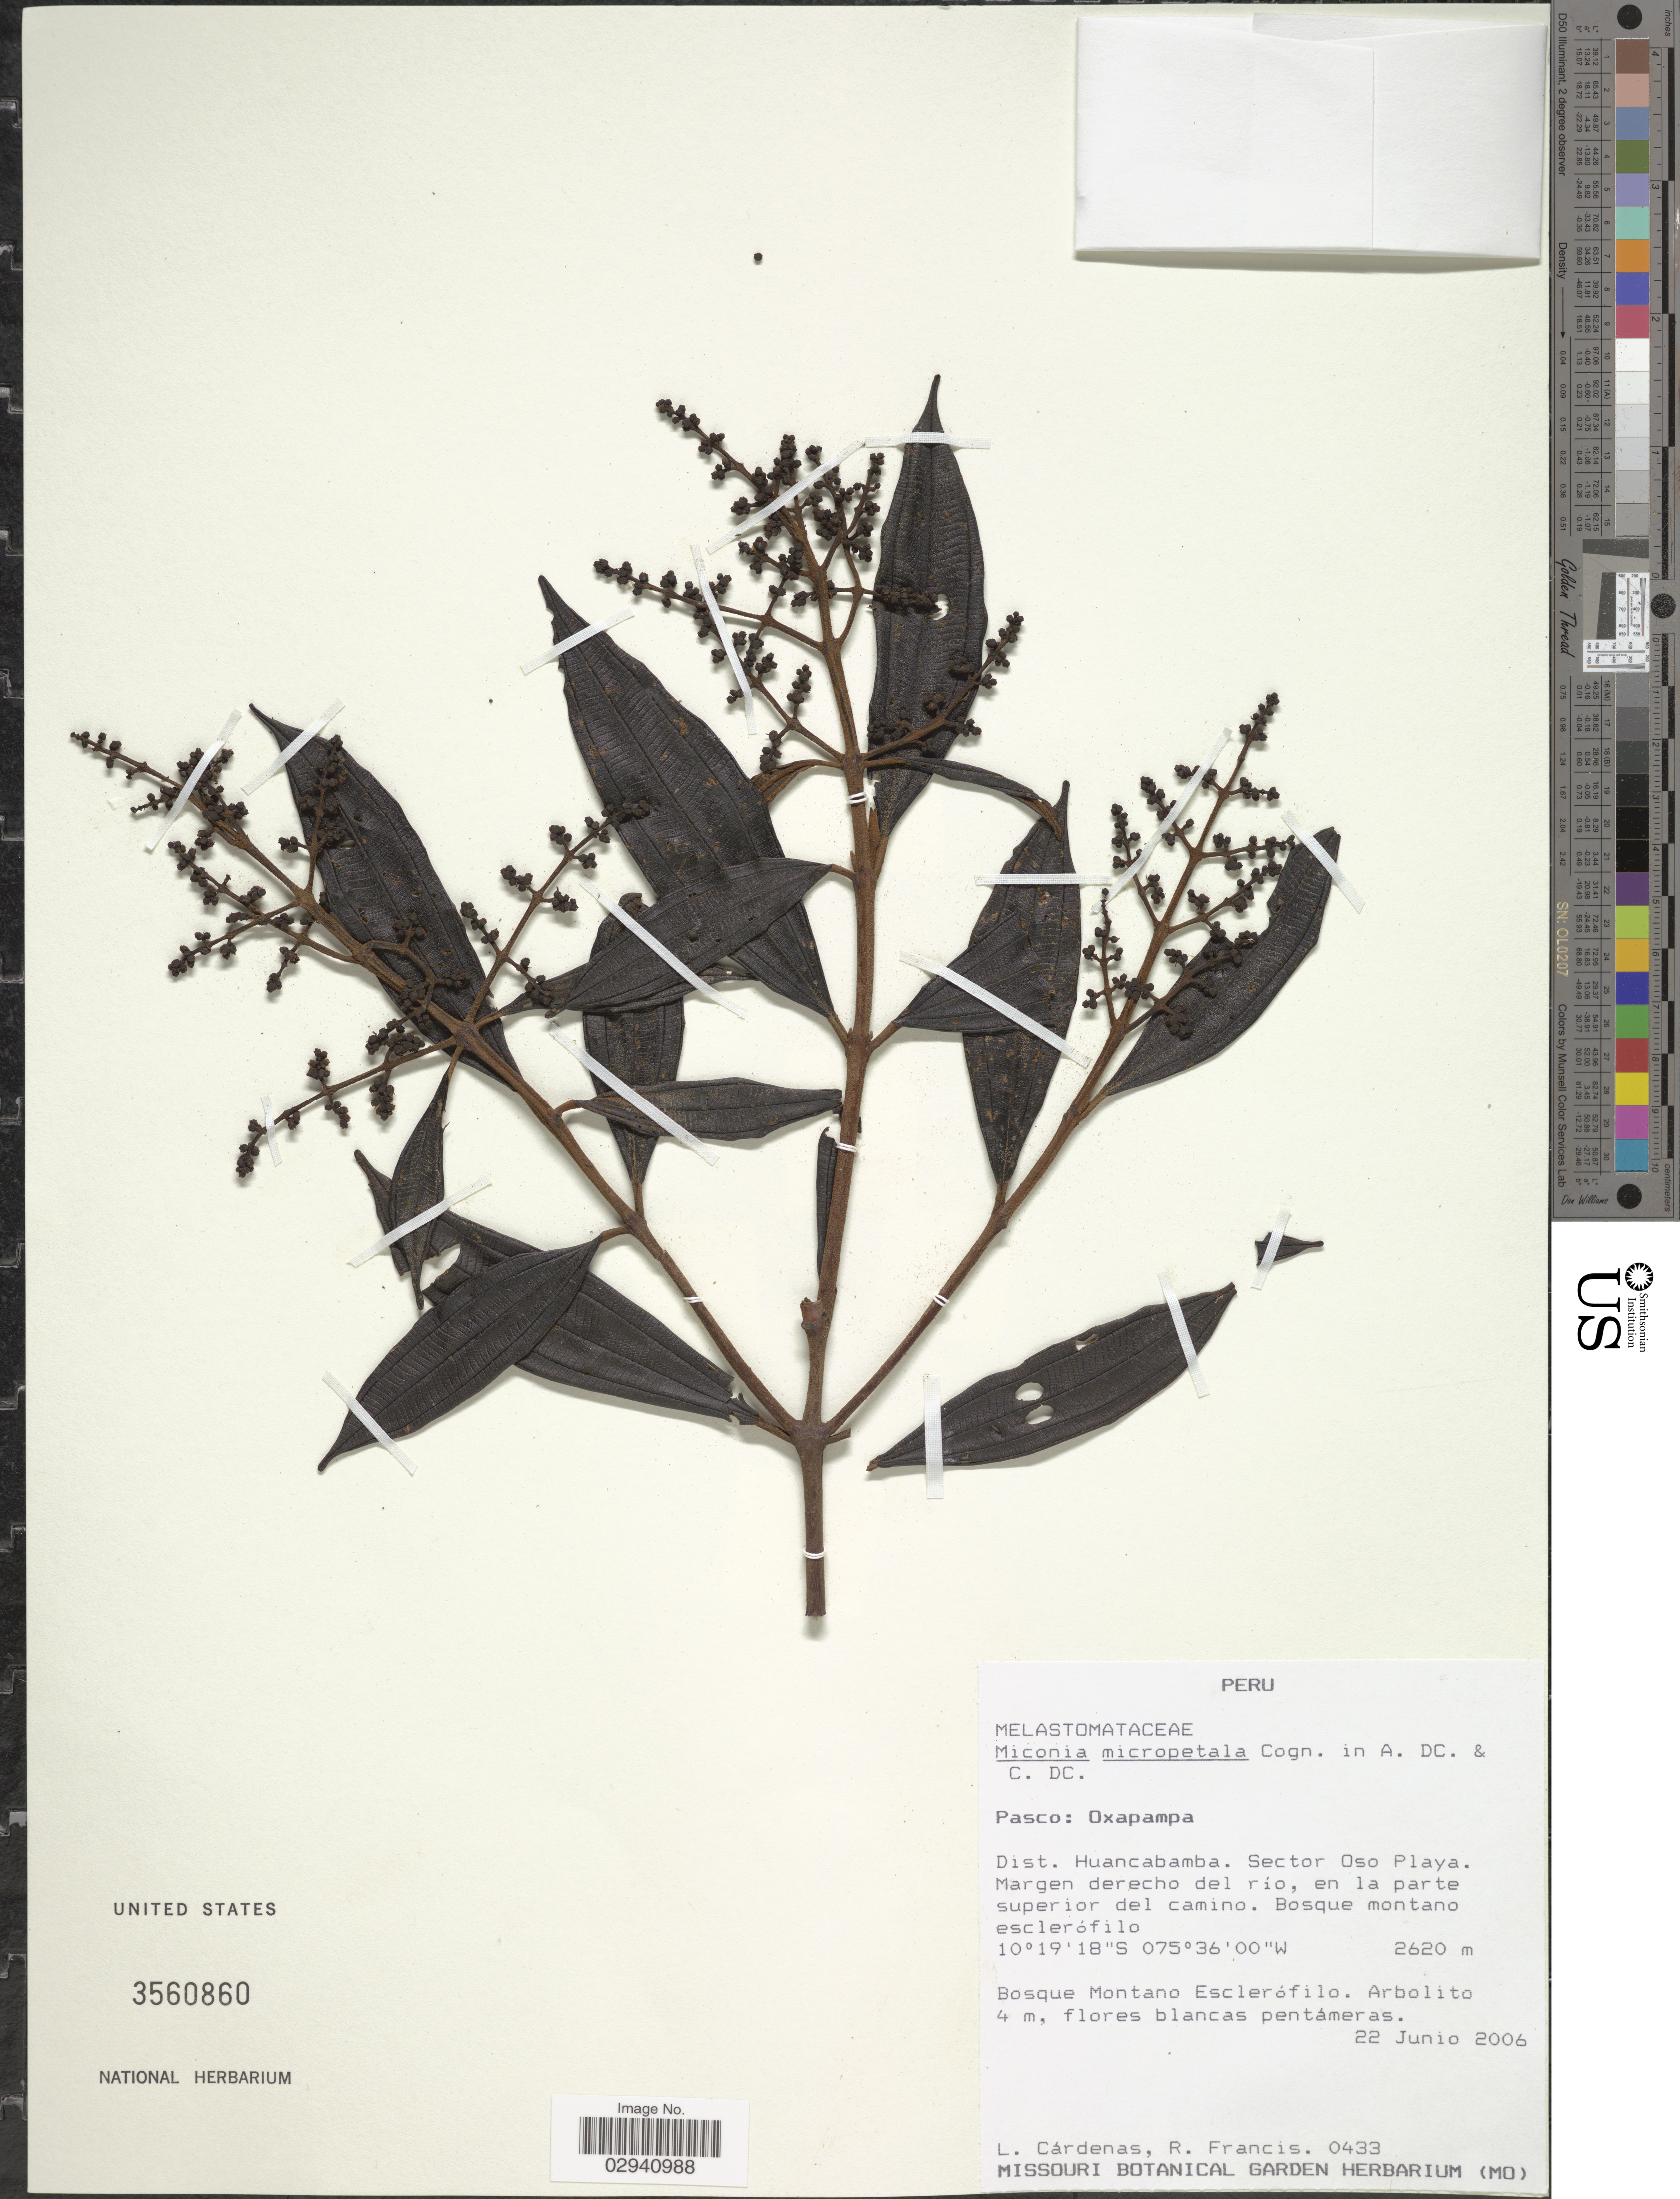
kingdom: Plantae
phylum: Tracheophyta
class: Magnoliopsida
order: Myrtales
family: Melastomataceae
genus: Miconia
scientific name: Miconia micropetala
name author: Cogn. in A. DC.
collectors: L. Cárdenas & R. Francis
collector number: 0433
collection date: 2006-06-22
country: Peru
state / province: Pasco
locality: Pasco: Oxapampa. Dist. Huancabamba. Sector Oso Playa. Margen derecho del río, en la parte superior del camino.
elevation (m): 2620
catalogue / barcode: US 3560860